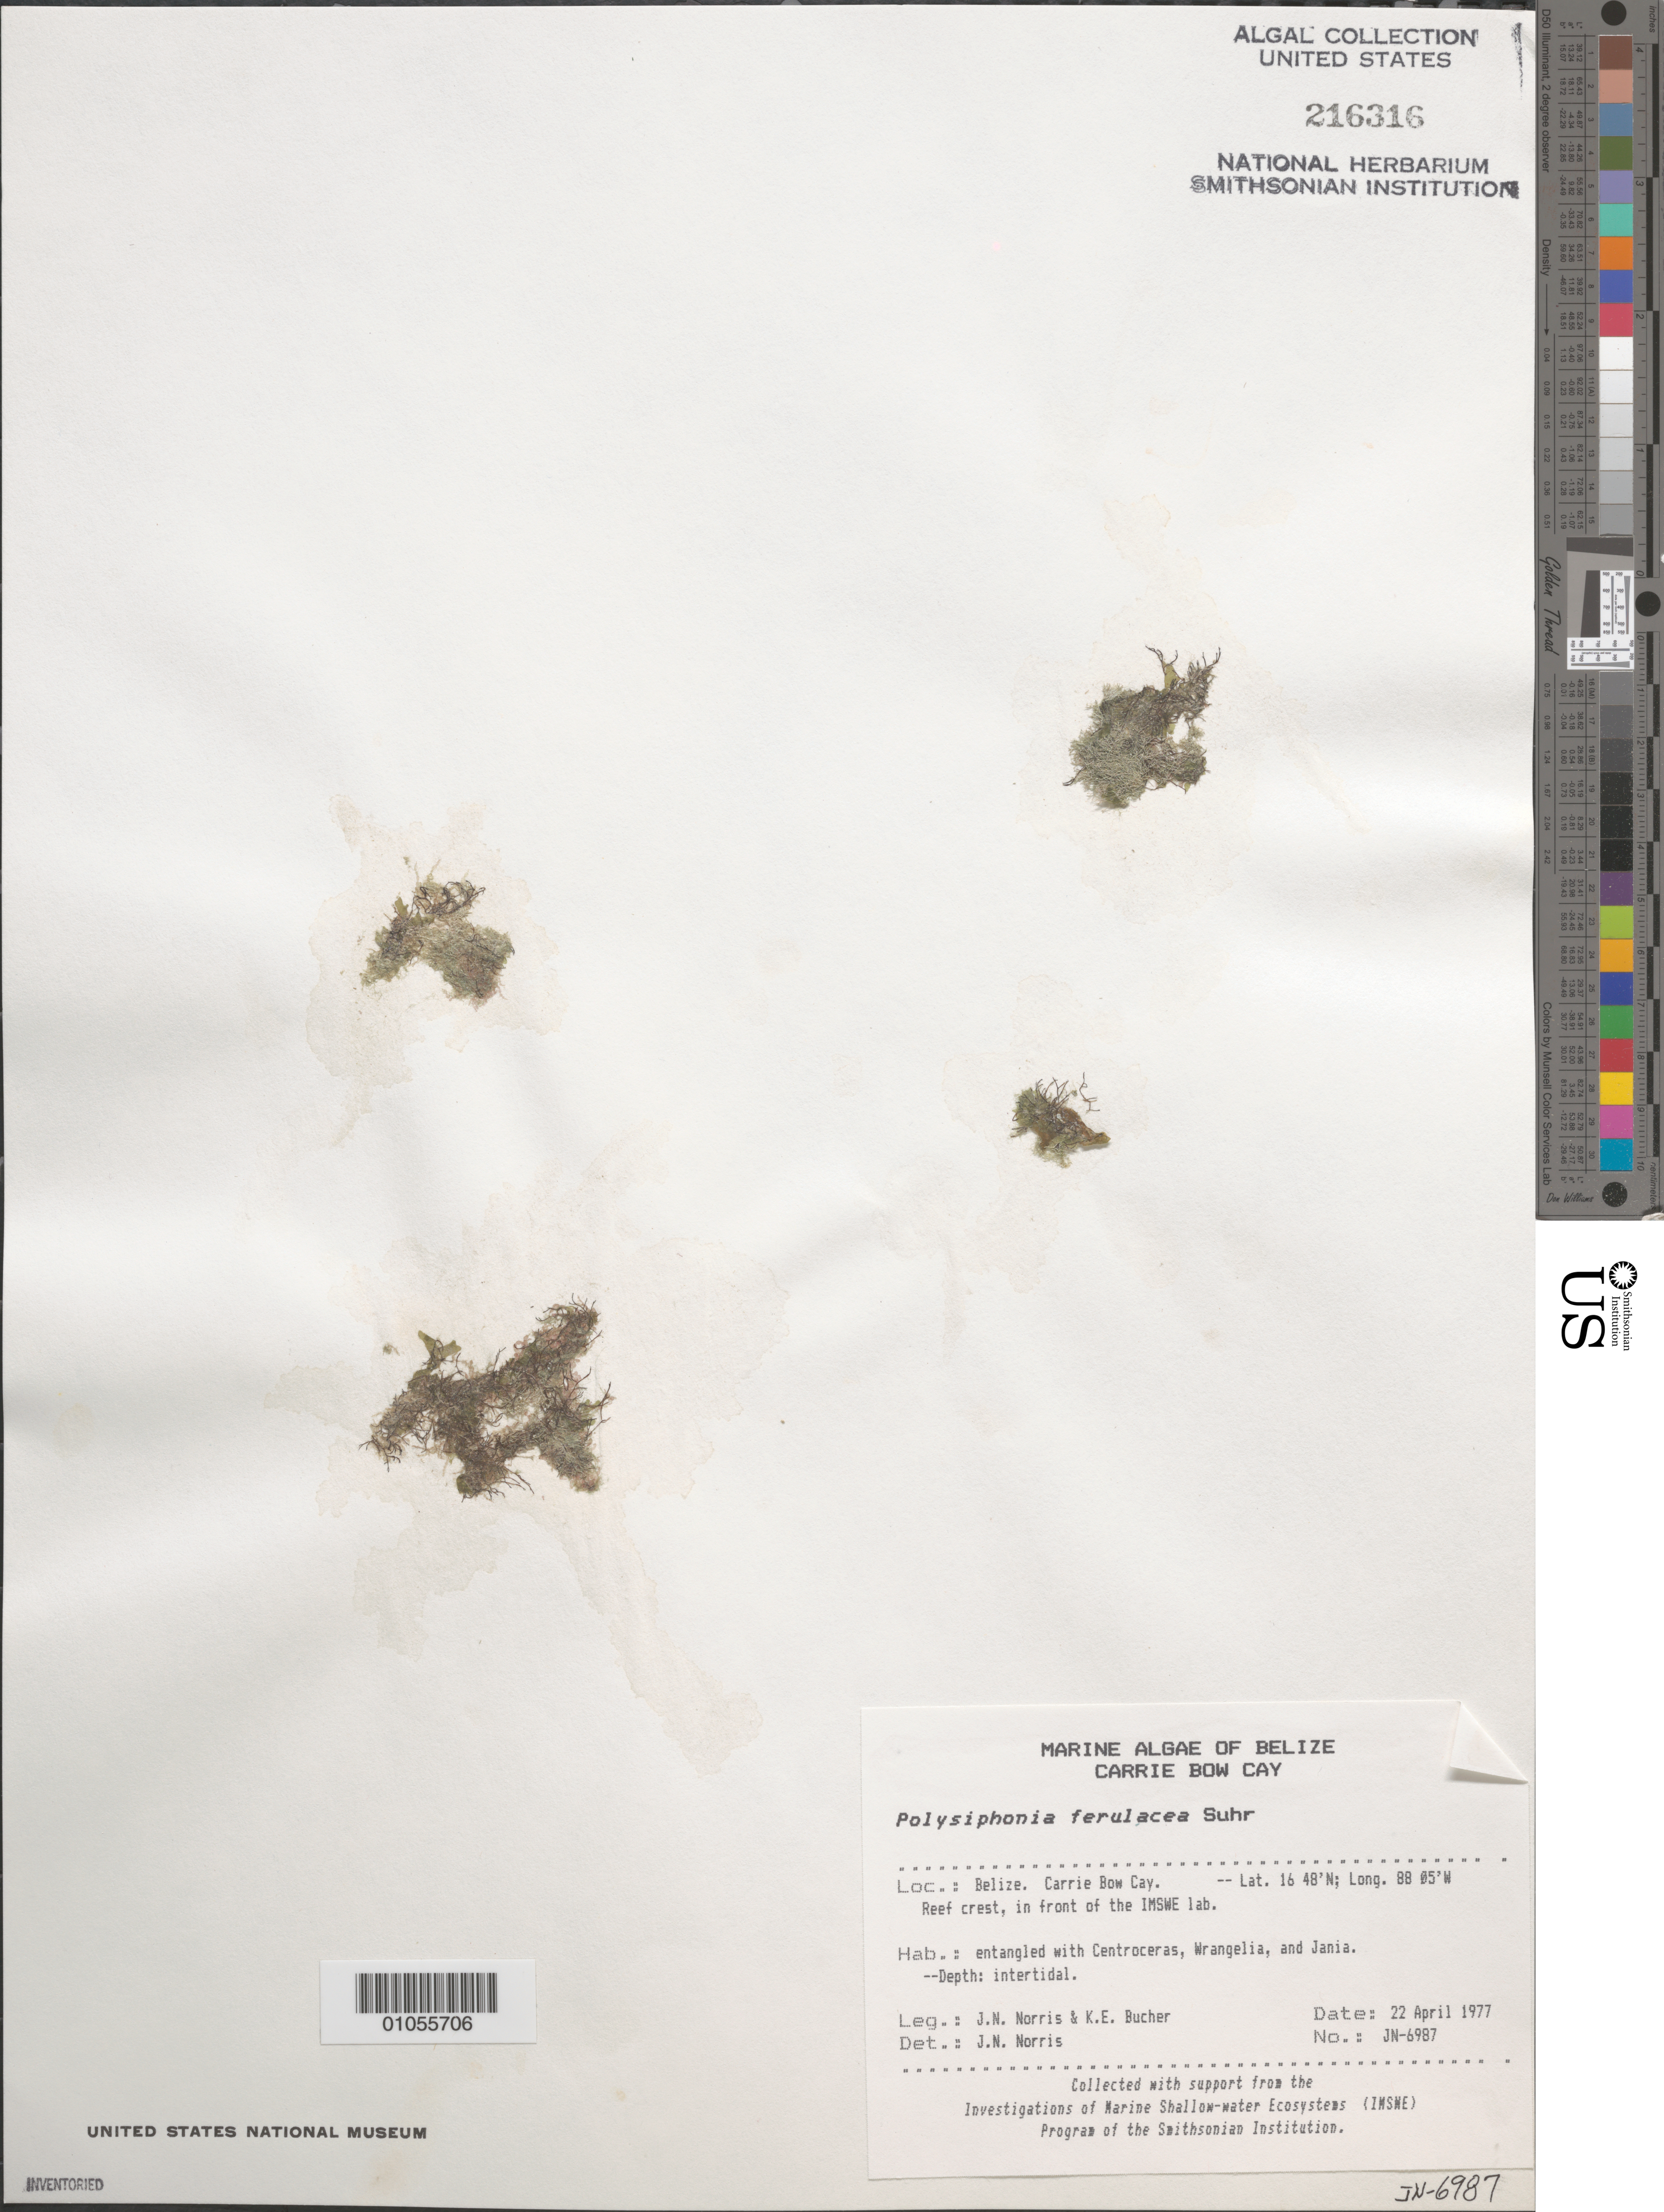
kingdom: Plantae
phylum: Rhodophyta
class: Florideophyceae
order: Ceramiales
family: Rhodomelaceae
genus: Melanothamnus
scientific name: Melanothamnus ferulaceus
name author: (Suhr ex J. Agardh) Diaz-Tapia & Maggs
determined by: Algae name updating Project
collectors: J. N. Norris & K. E. Bucher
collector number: JN-6987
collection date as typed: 22 Apr 1977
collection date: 1977-04-22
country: Belize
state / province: Stann Creek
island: Carrie Bow Cay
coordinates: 16 48'N, 88 05'W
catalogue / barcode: US 216316